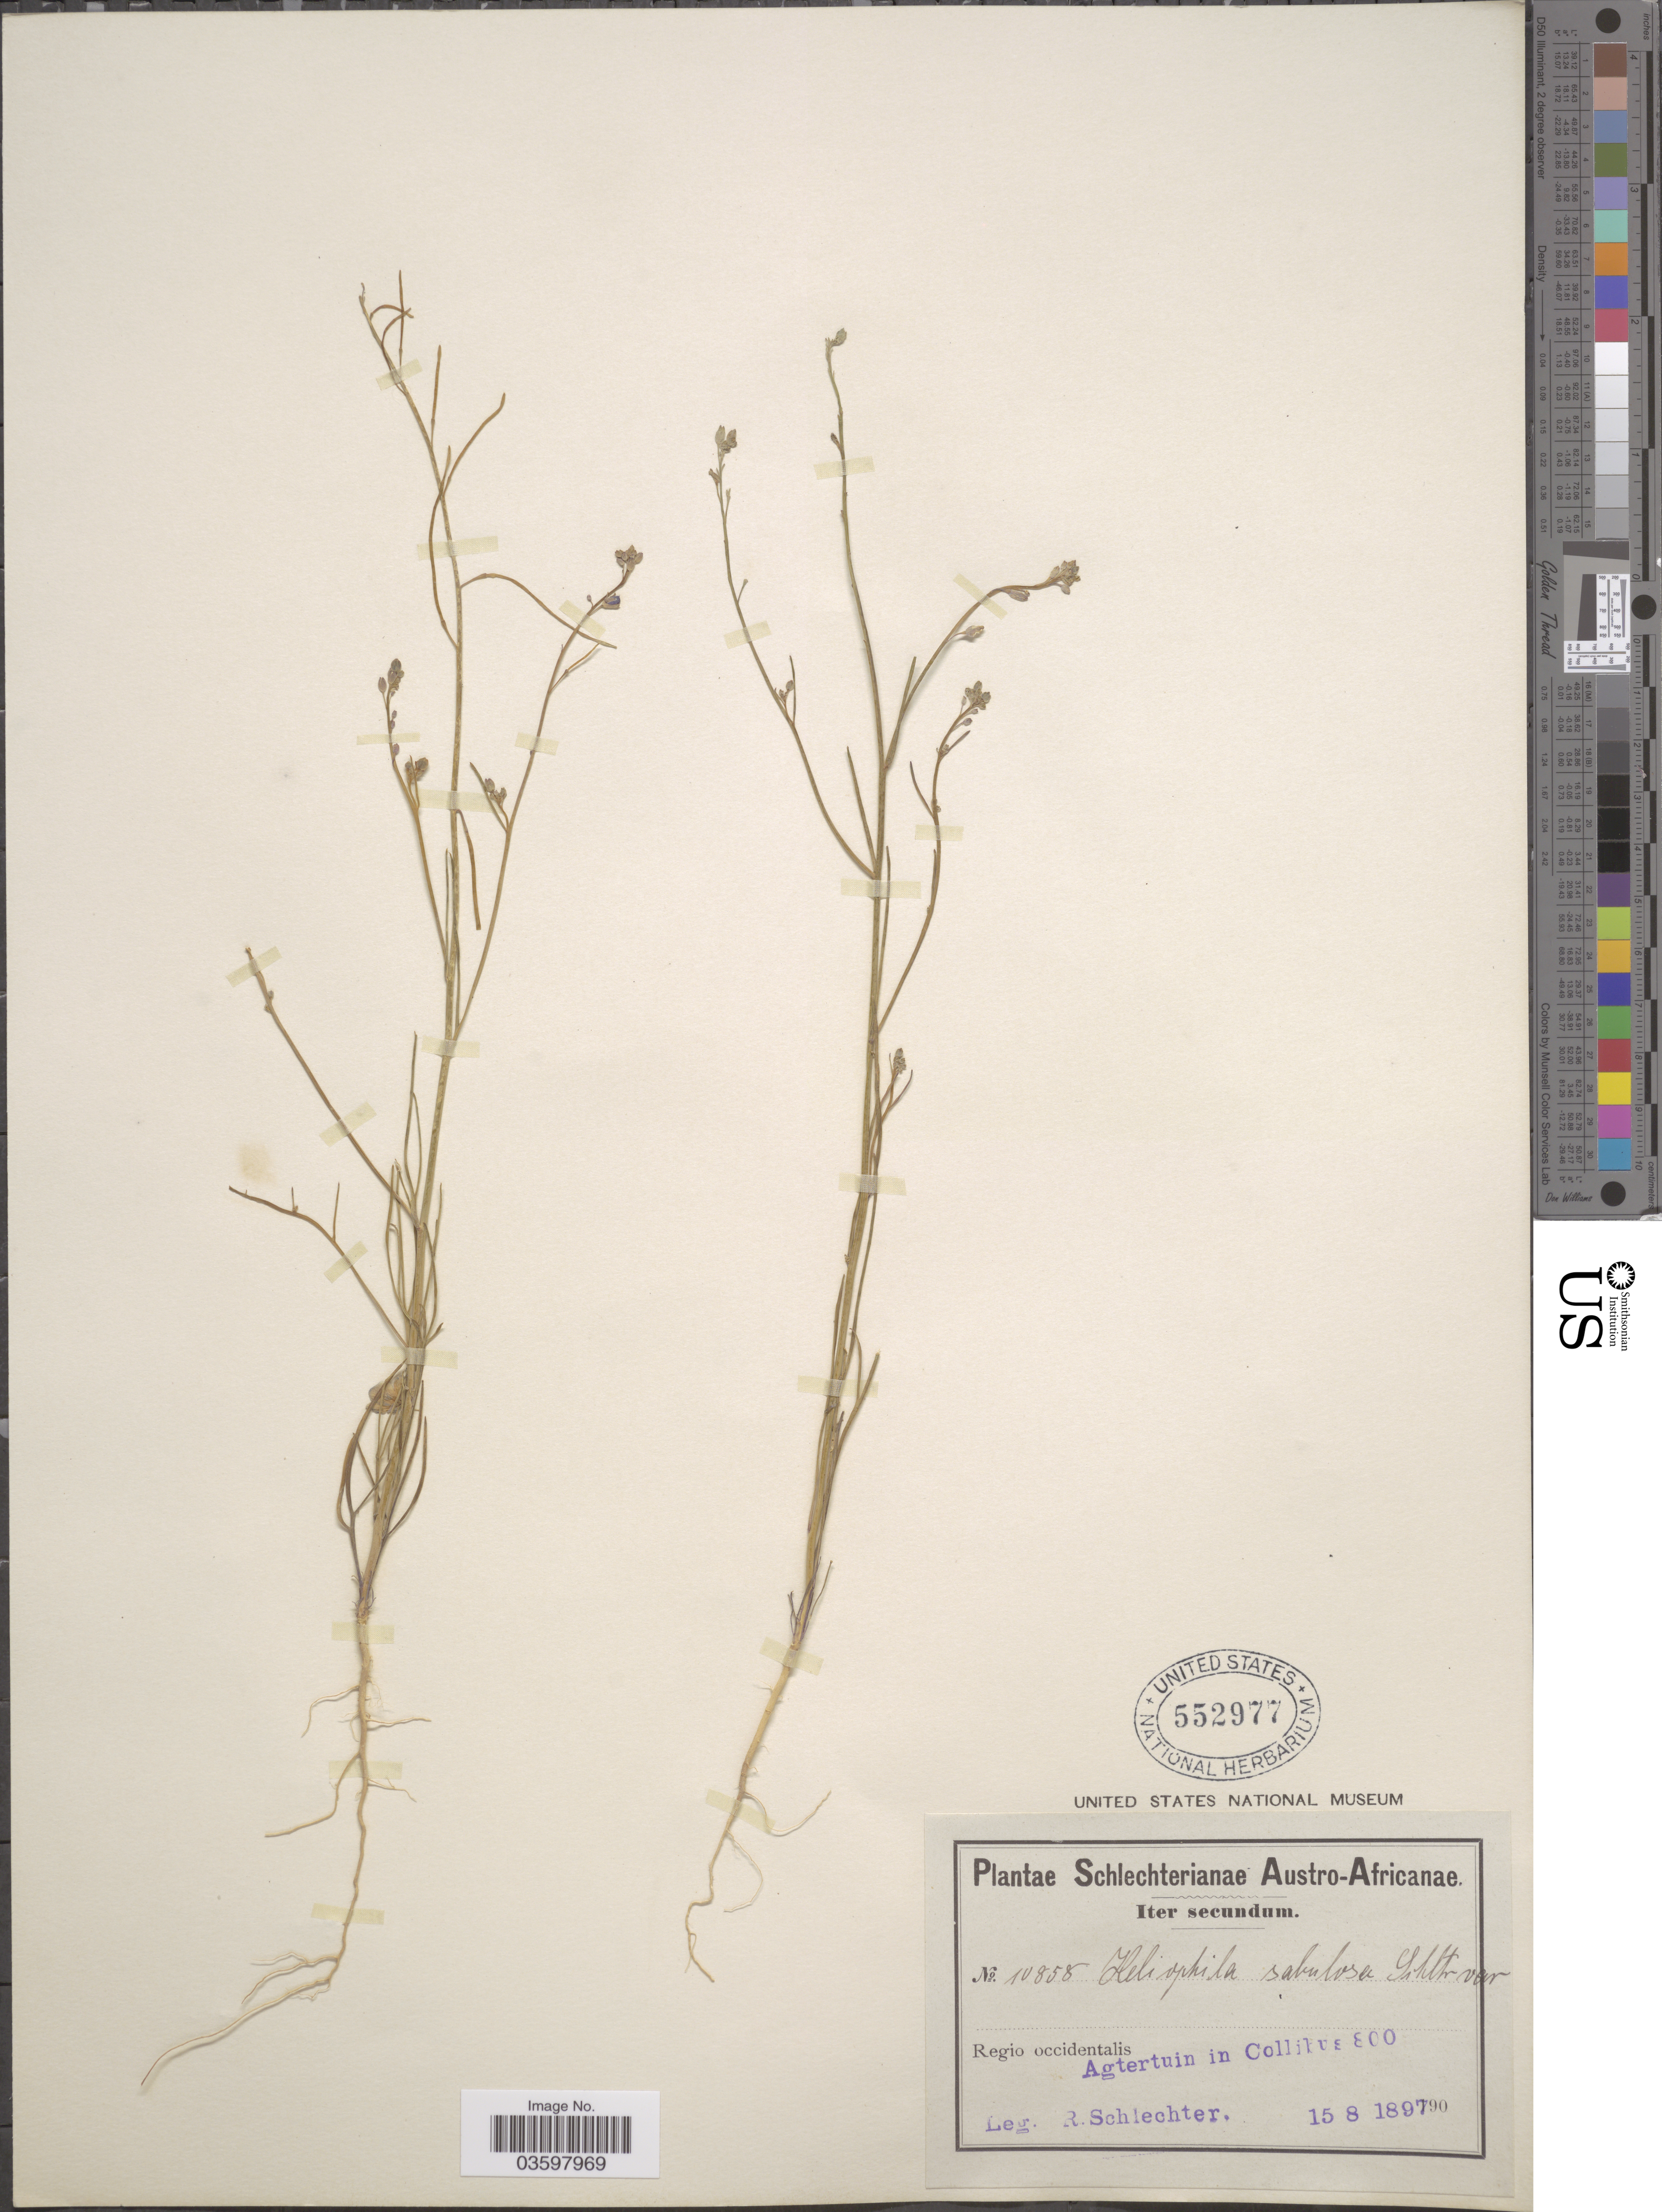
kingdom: Plantae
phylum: Tracheophyta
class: Magnoliopsida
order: Brassicales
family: Brassicaceae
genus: Heliophila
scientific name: Heliophila sabulosa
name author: Schltr.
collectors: F. R. R. Schlechter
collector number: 10858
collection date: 1897-08-15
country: South Africa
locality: Austro-Africae. Regio occidentalis. Agtertuin in Collibus.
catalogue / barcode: US 552977